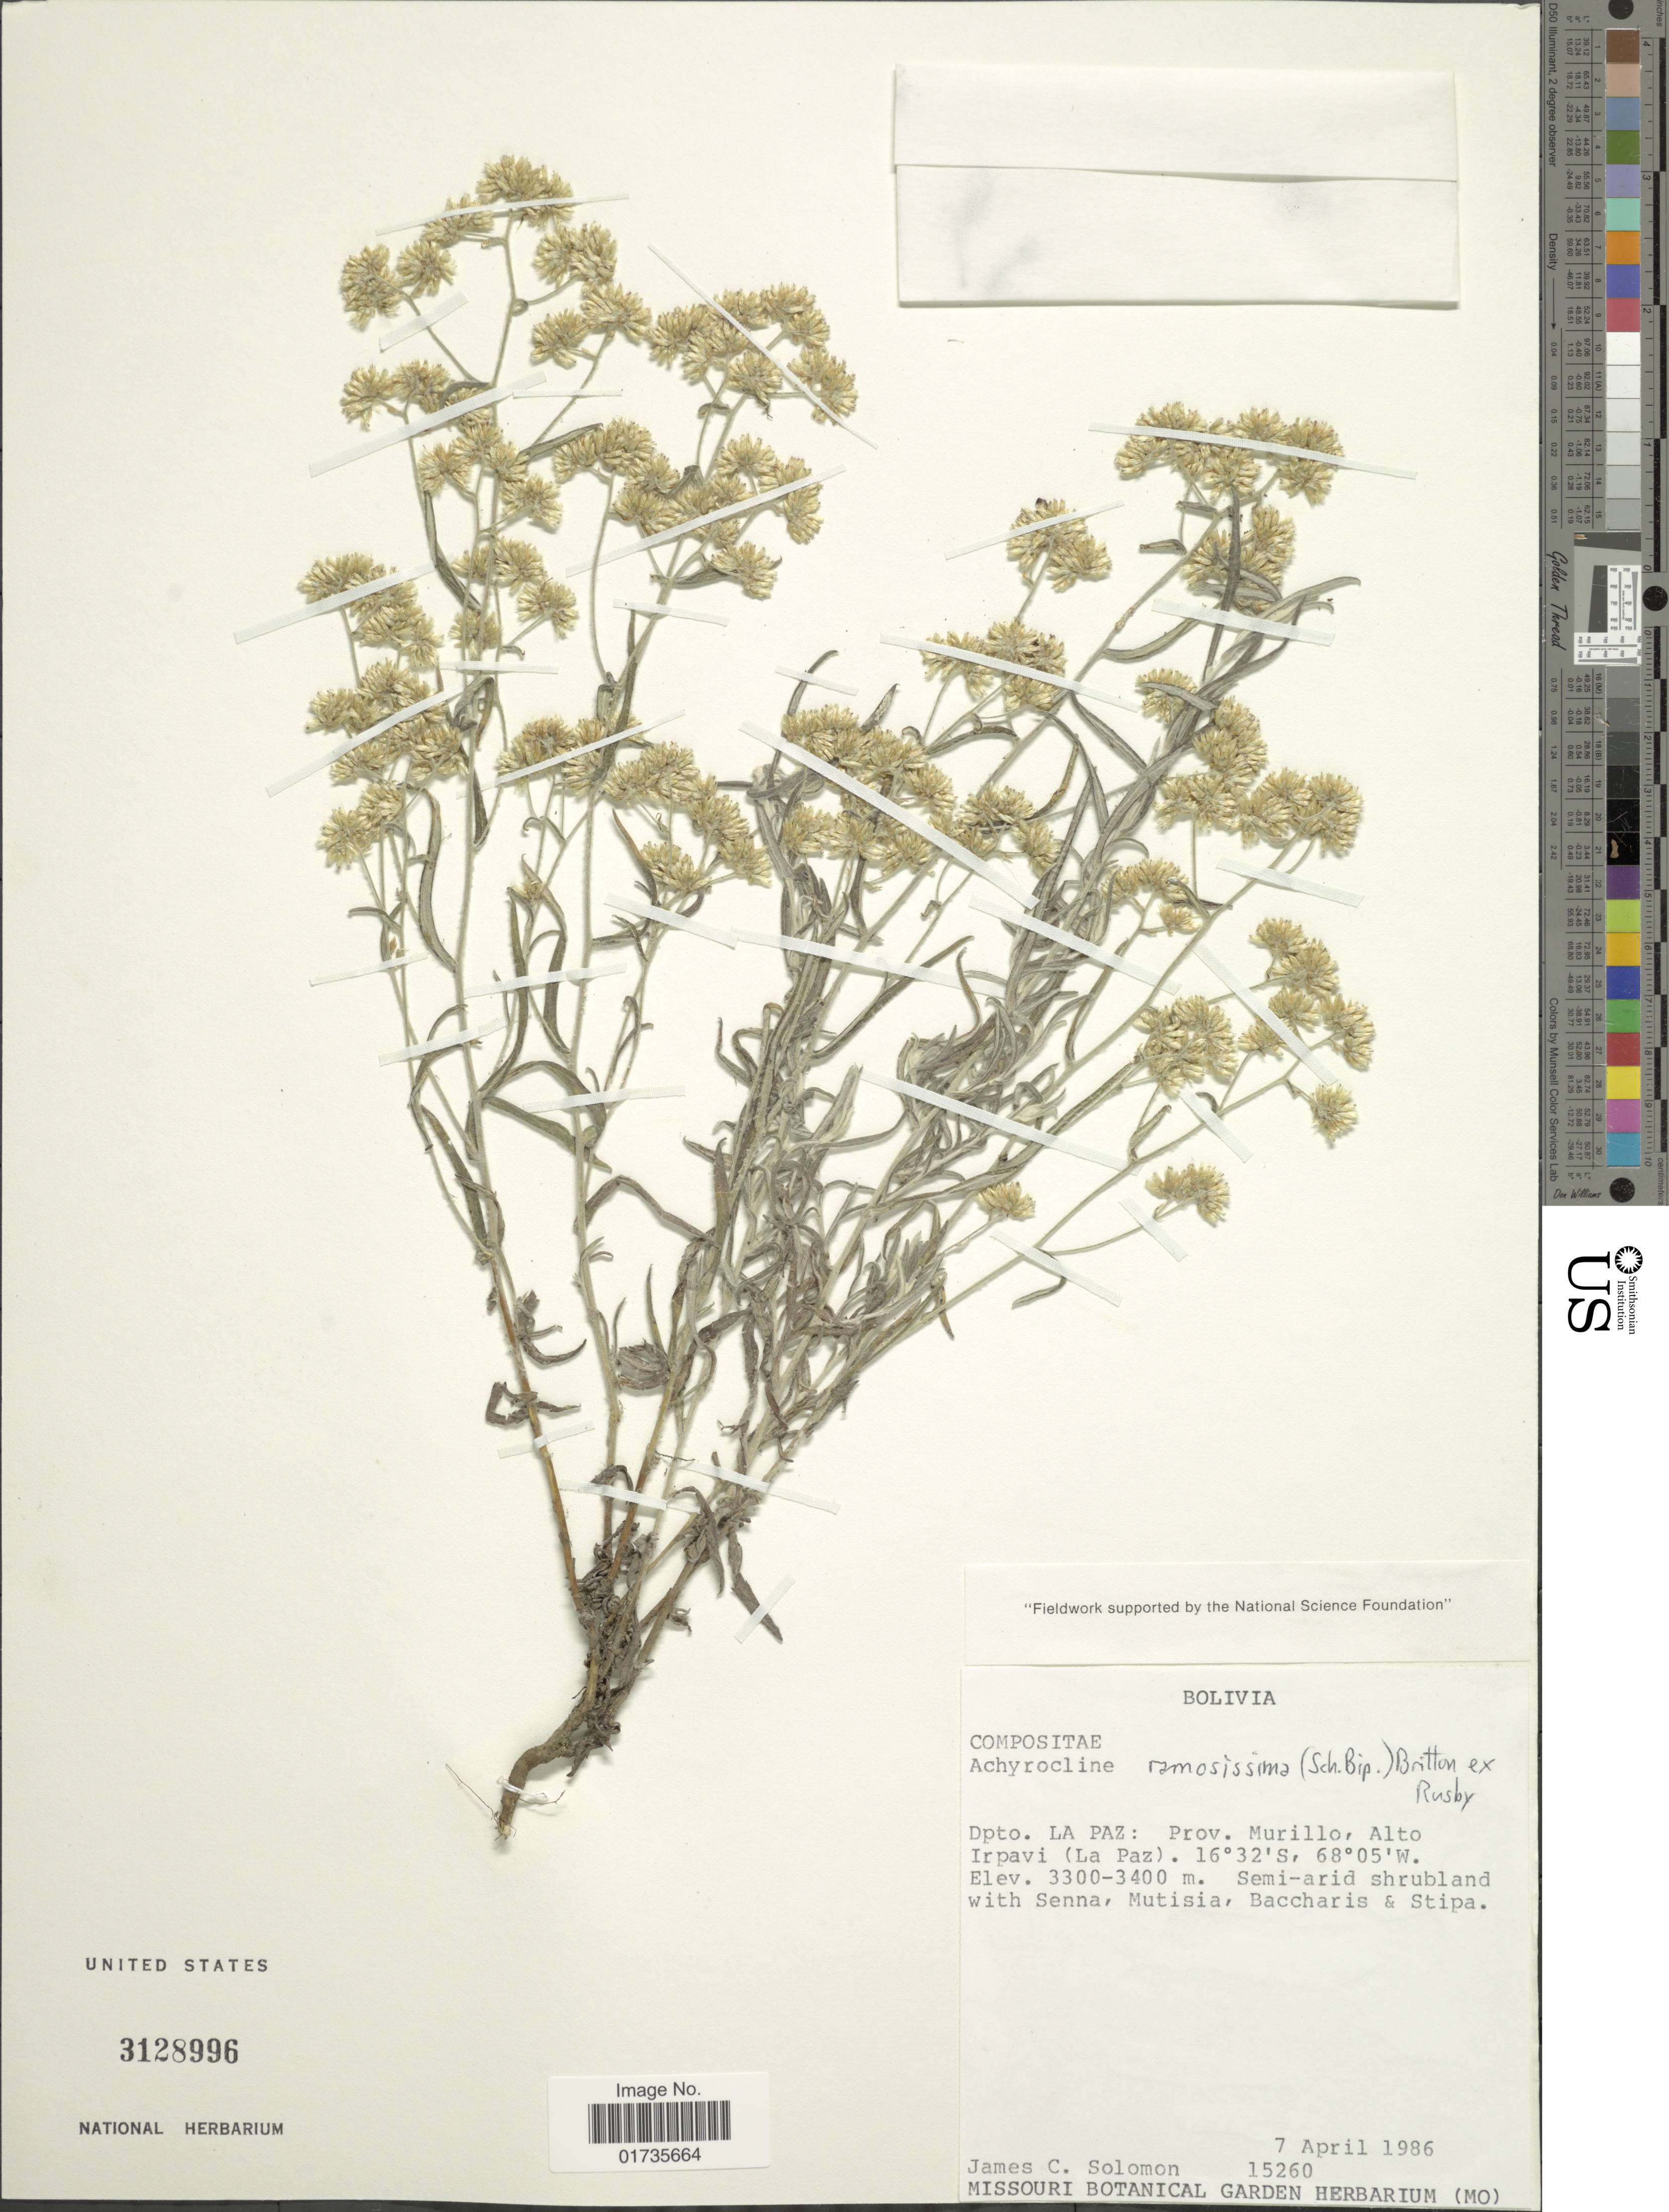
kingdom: Plantae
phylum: Tracheophyta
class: Magnoliopsida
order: Asterales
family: Asteraceae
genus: Achyrocline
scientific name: Achyrocline ramosissima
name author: (Sch. Bip.) Britton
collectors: J. C. Solomon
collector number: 15260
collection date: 1986-04-07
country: Bolivia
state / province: La Paz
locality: Dpto La Paz: prov. Murillo, Alto Irpavi (La Paz)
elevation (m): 3300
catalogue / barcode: US 3128996